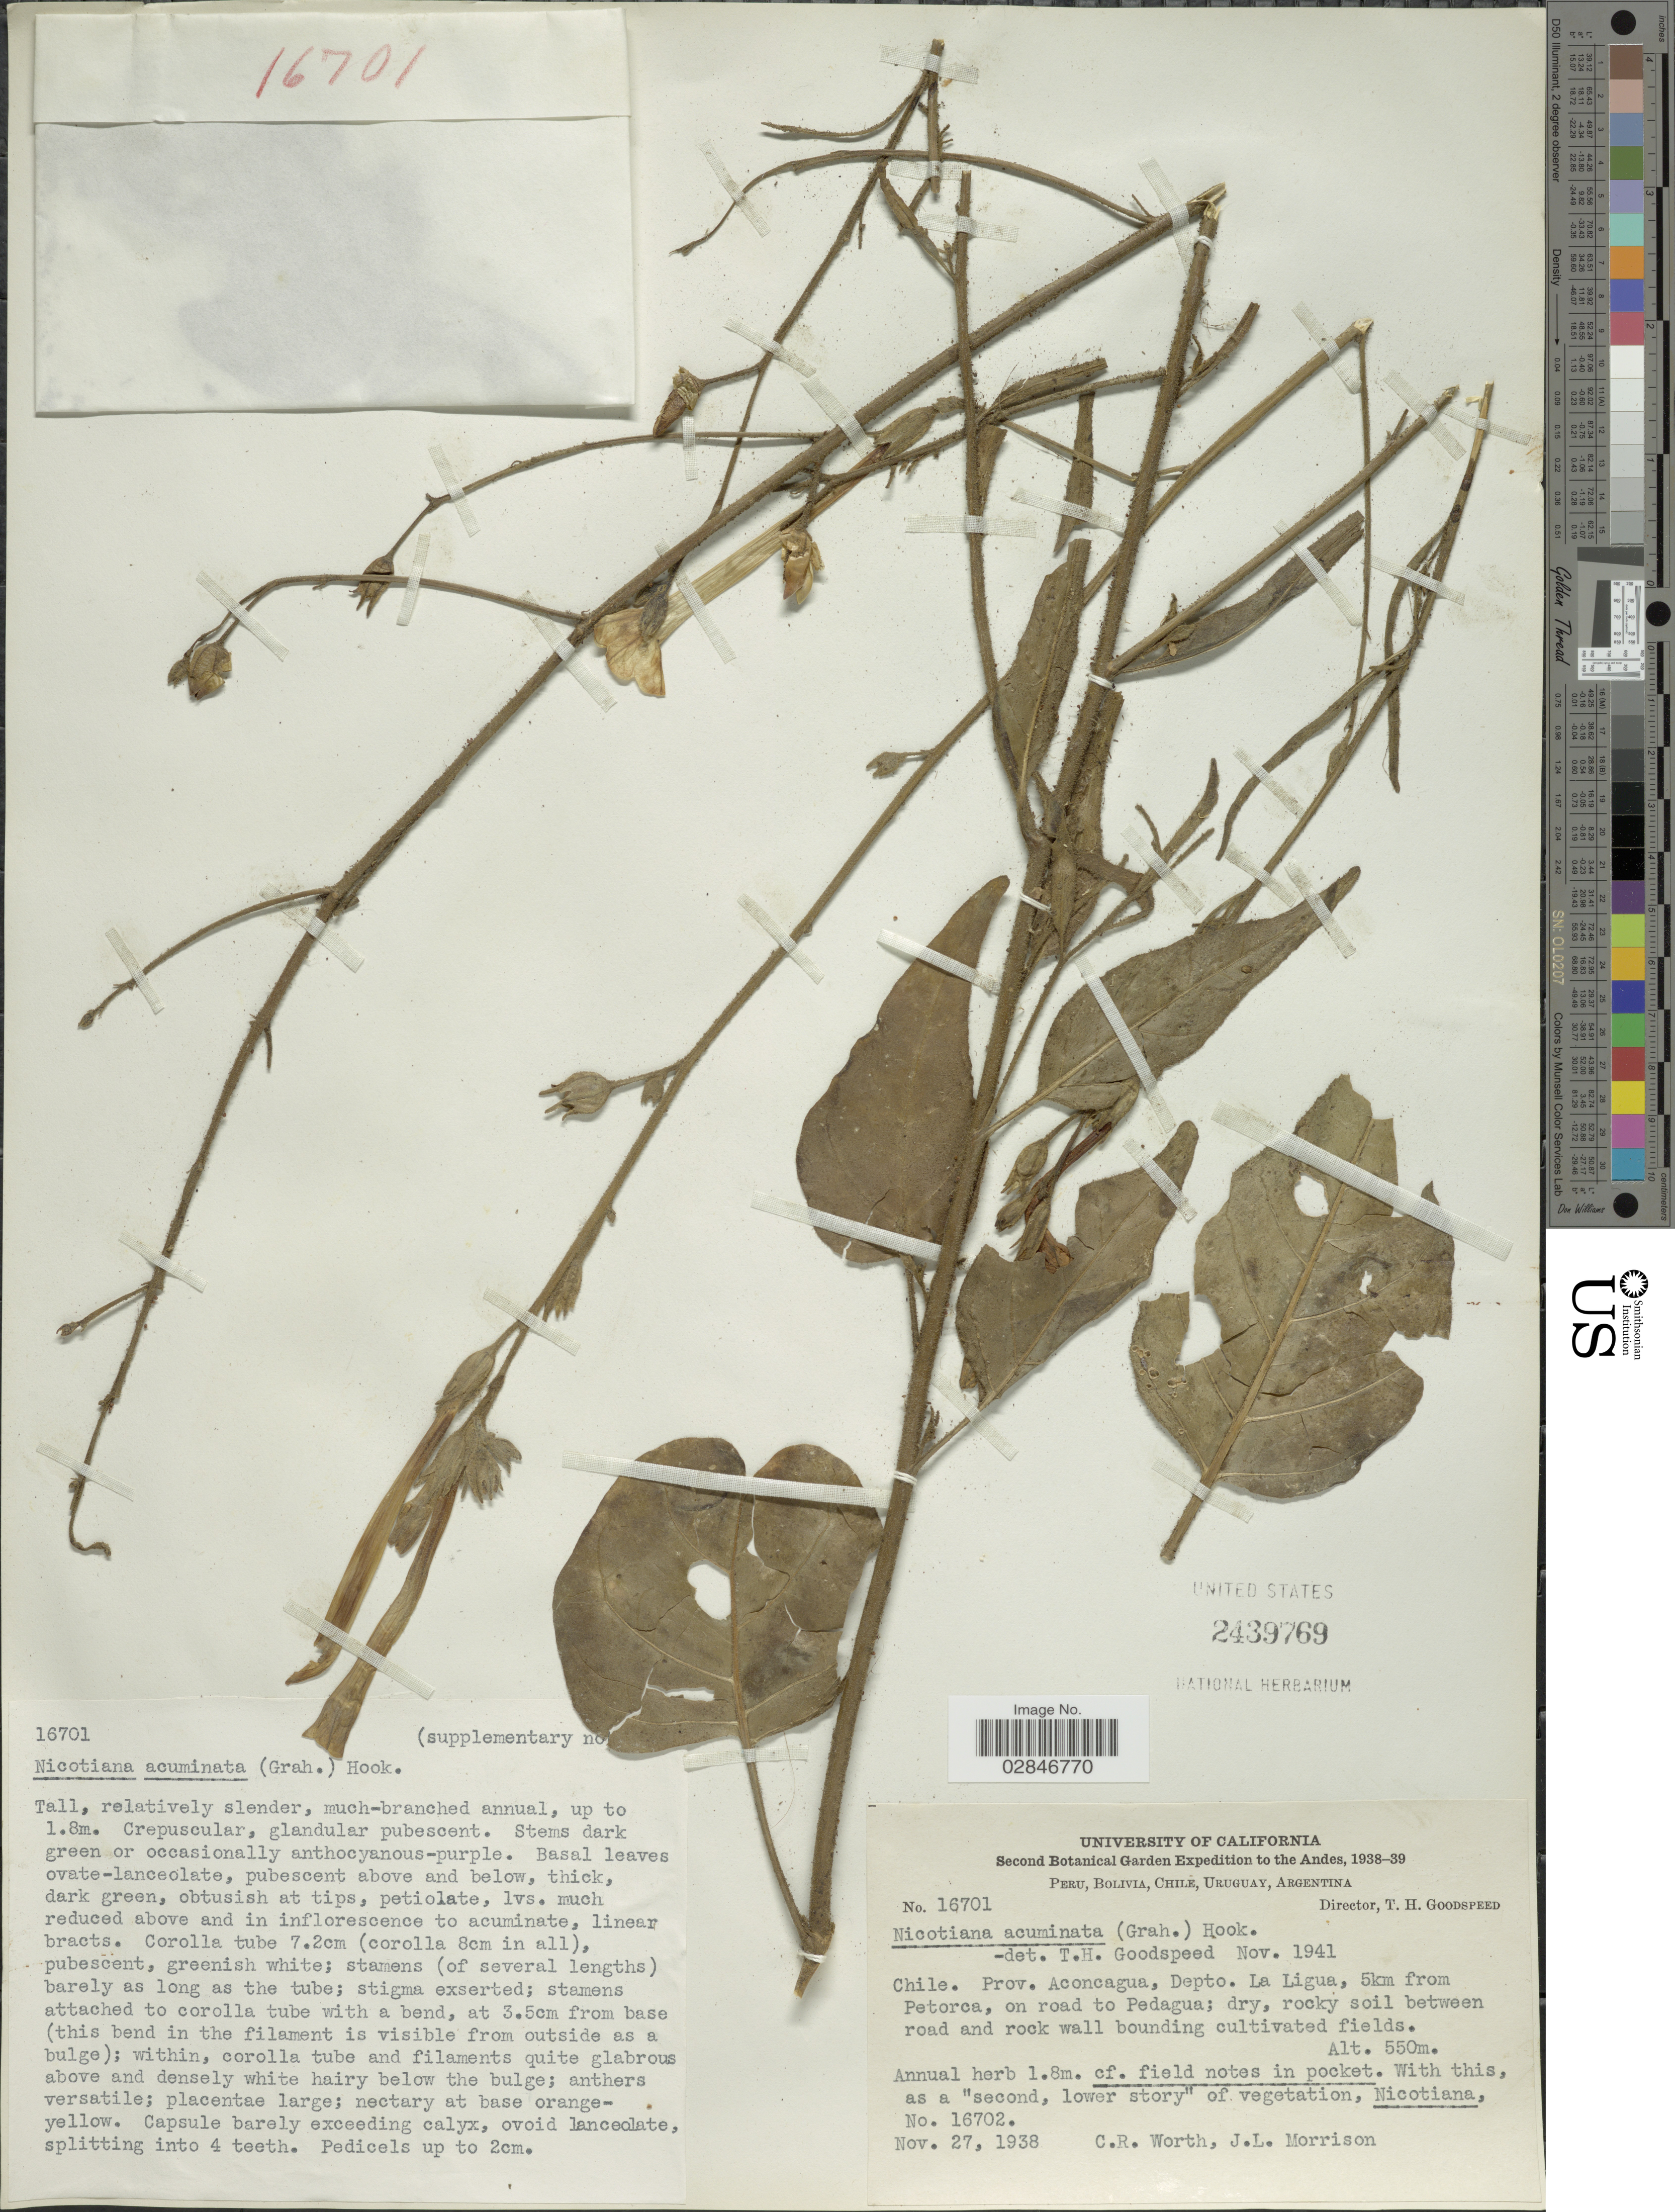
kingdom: Plantae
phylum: Tracheophyta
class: Magnoliopsida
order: Solanales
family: Solanaceae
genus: Nicotiana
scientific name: Nicotiana acuminata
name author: (Graham) Hook.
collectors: C. R. Worth & J. Morrison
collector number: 16701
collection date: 1938-11-27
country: Chile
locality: The Andes, Prov. Aconcagua, Depto. La Ligua, 5km from Petorca, on road to Pedagua.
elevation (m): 550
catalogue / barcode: US 2439769